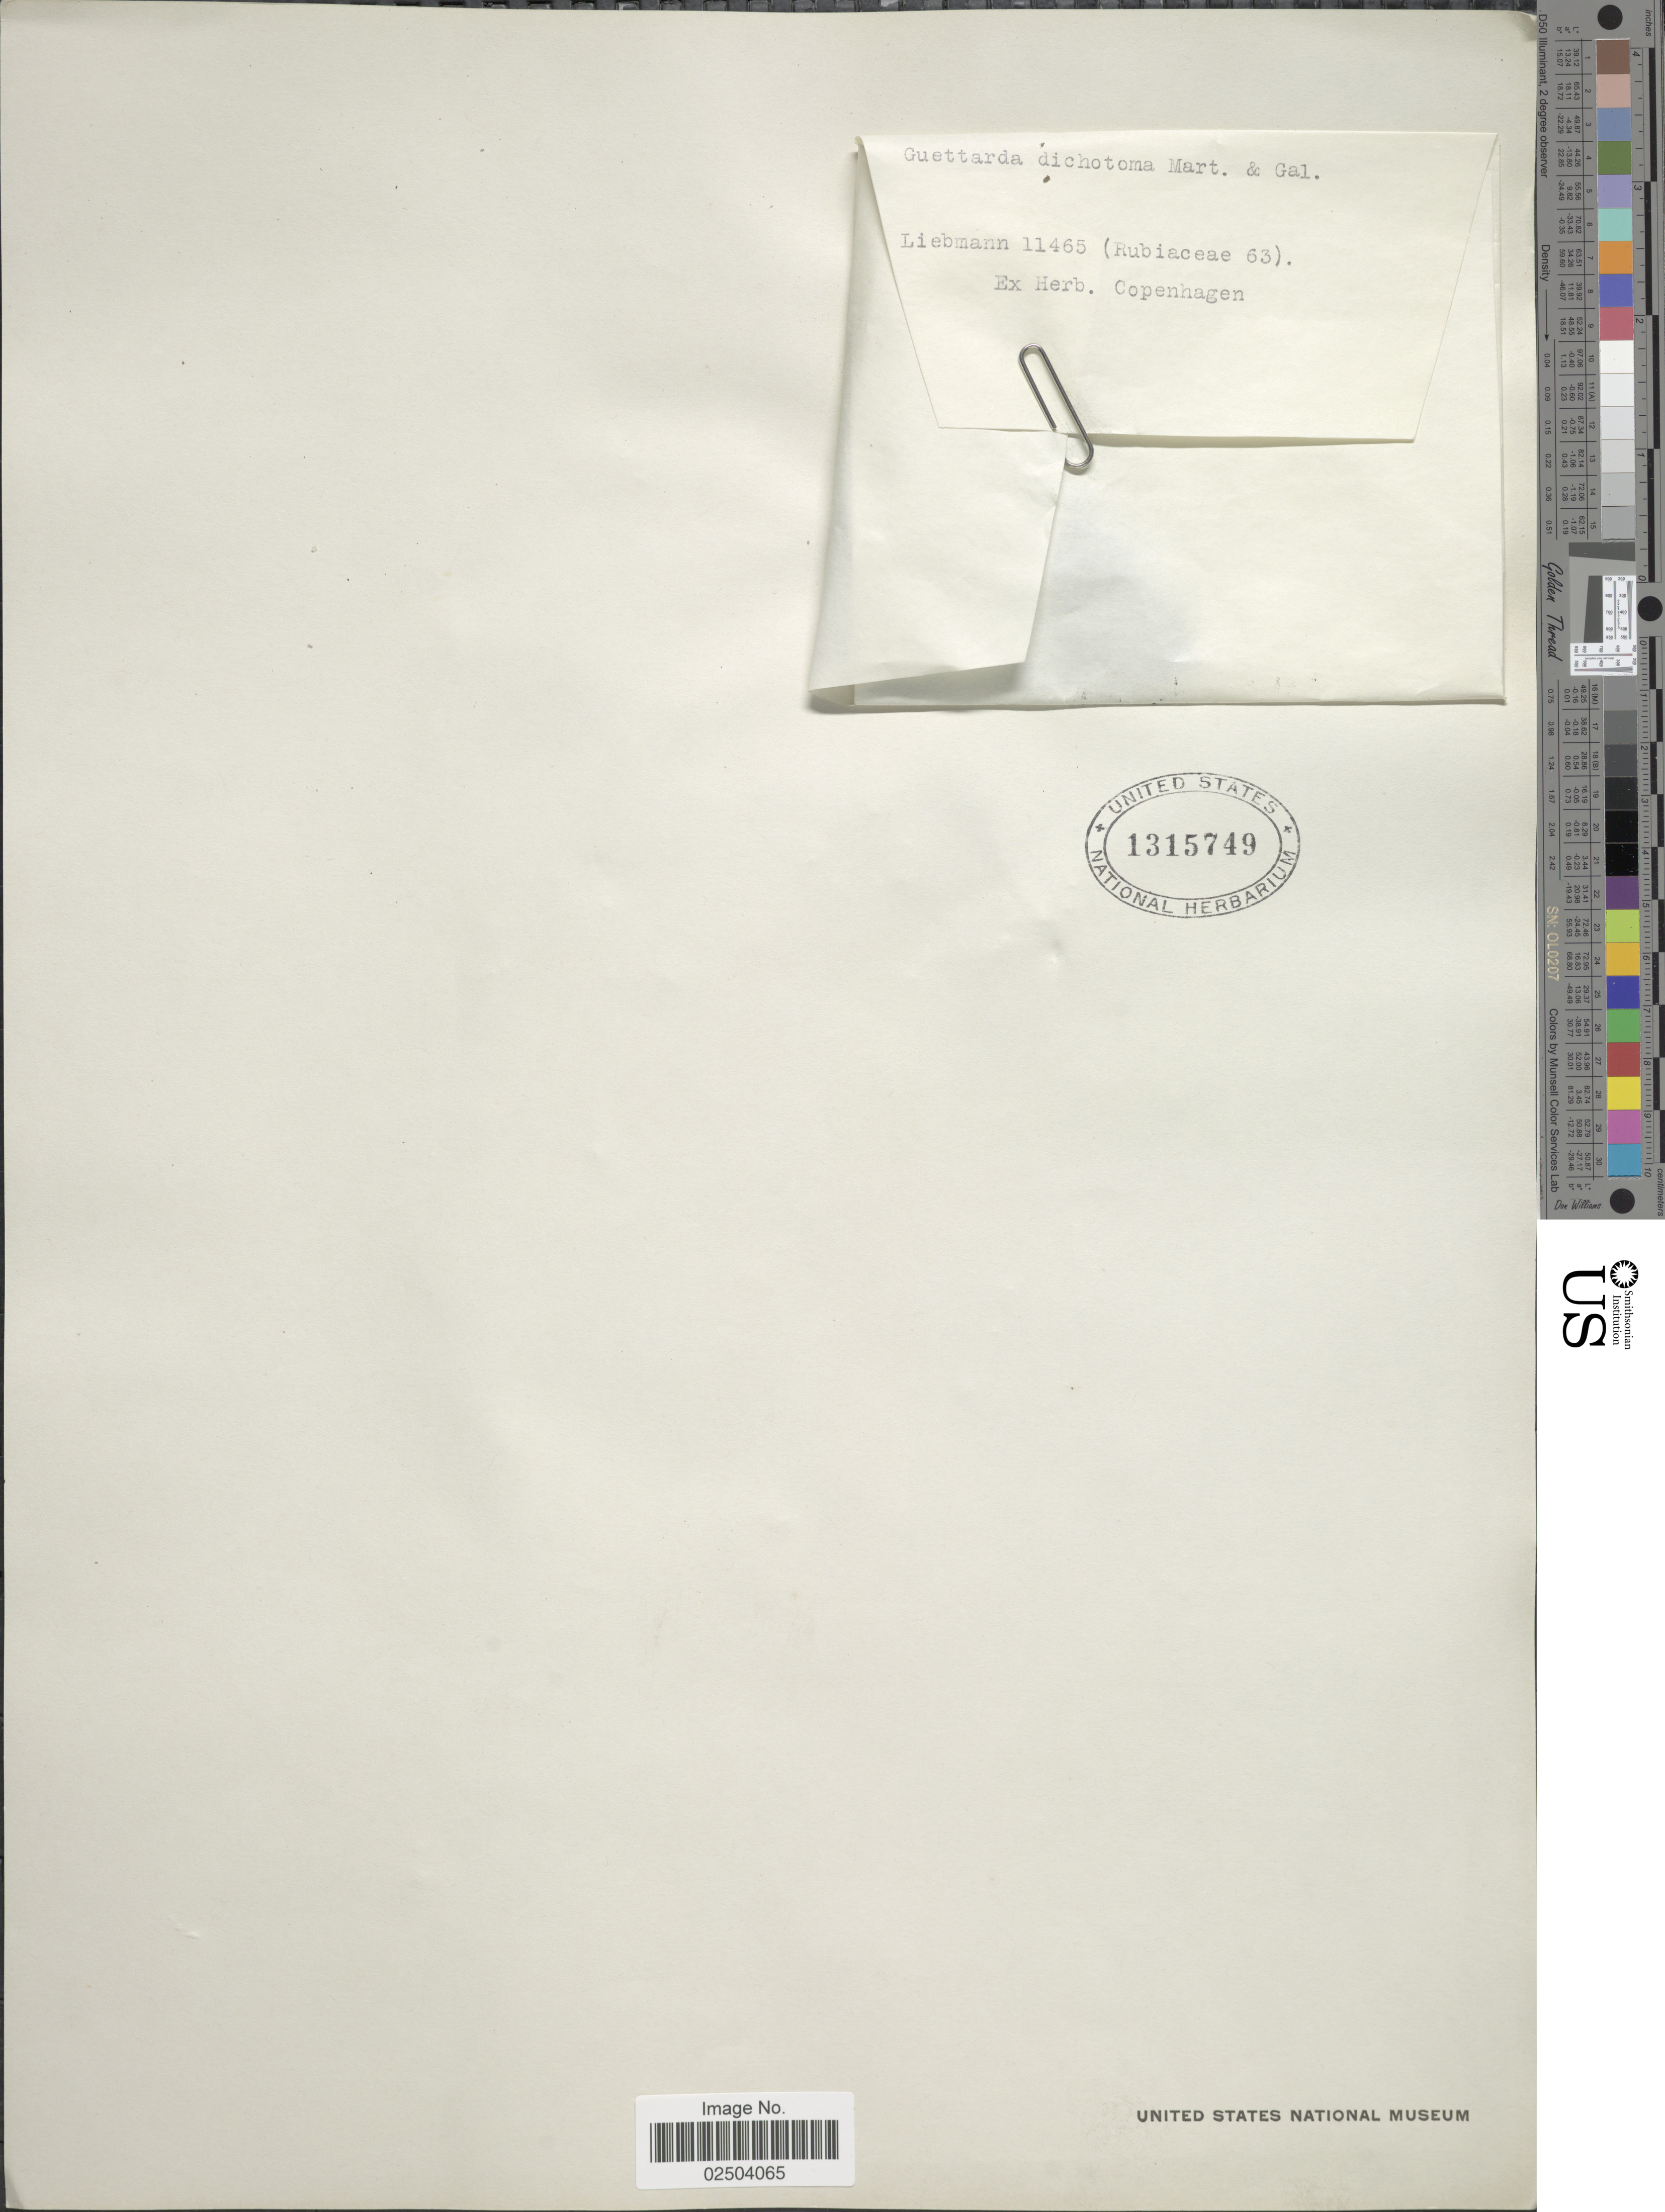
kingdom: Plantae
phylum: Tracheophyta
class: Magnoliopsida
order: Gentianales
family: Rubiaceae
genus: Guettarda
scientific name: Guettarda dichotoma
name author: M. Martens & Galeotti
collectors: Liebmann, --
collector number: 11465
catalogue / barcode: US 1315749